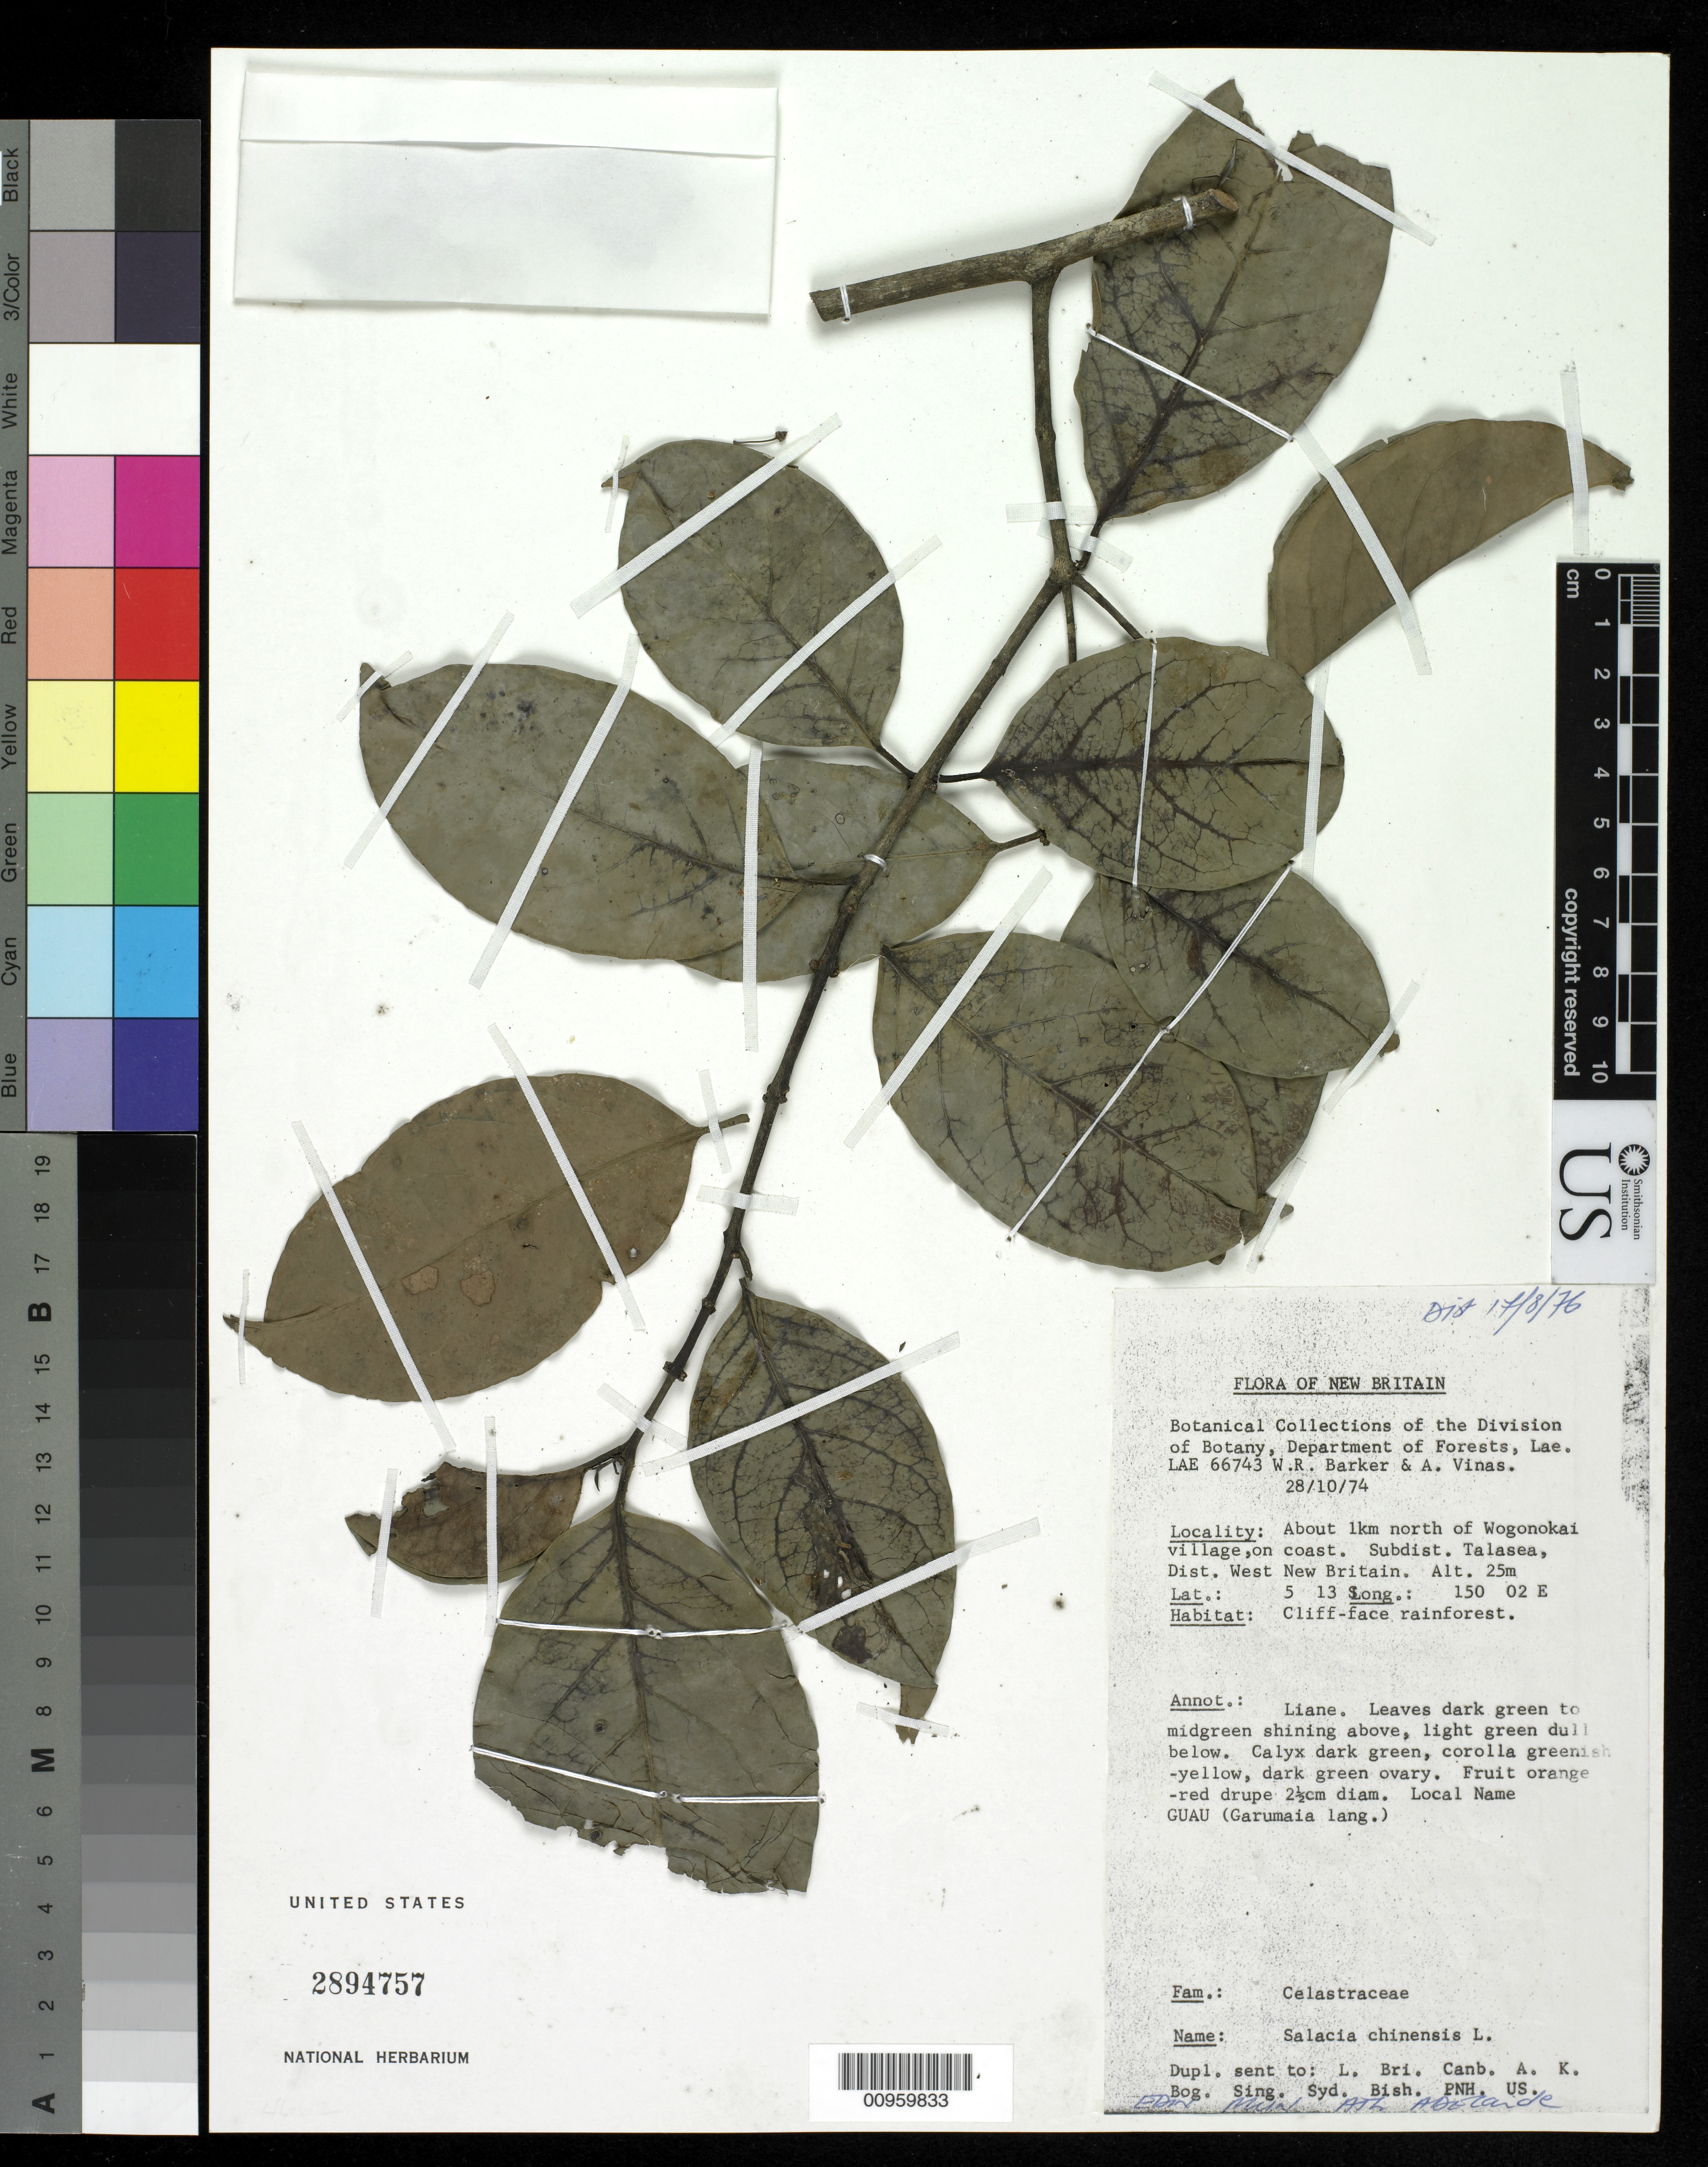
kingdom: Plantae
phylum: Tracheophyta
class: Magnoliopsida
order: Celastrales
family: Celastraceae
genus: Salacia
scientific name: Salacia chinensis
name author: L.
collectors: W. R. Barker & A. Vinas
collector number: LAE 66743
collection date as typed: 28 Oct 1974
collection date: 1974-10-28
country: Papua New Guinea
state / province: West New Britain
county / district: Talasea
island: New Britain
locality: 1 km. N of Wogonokai village, on coast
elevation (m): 25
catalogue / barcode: US 2894757